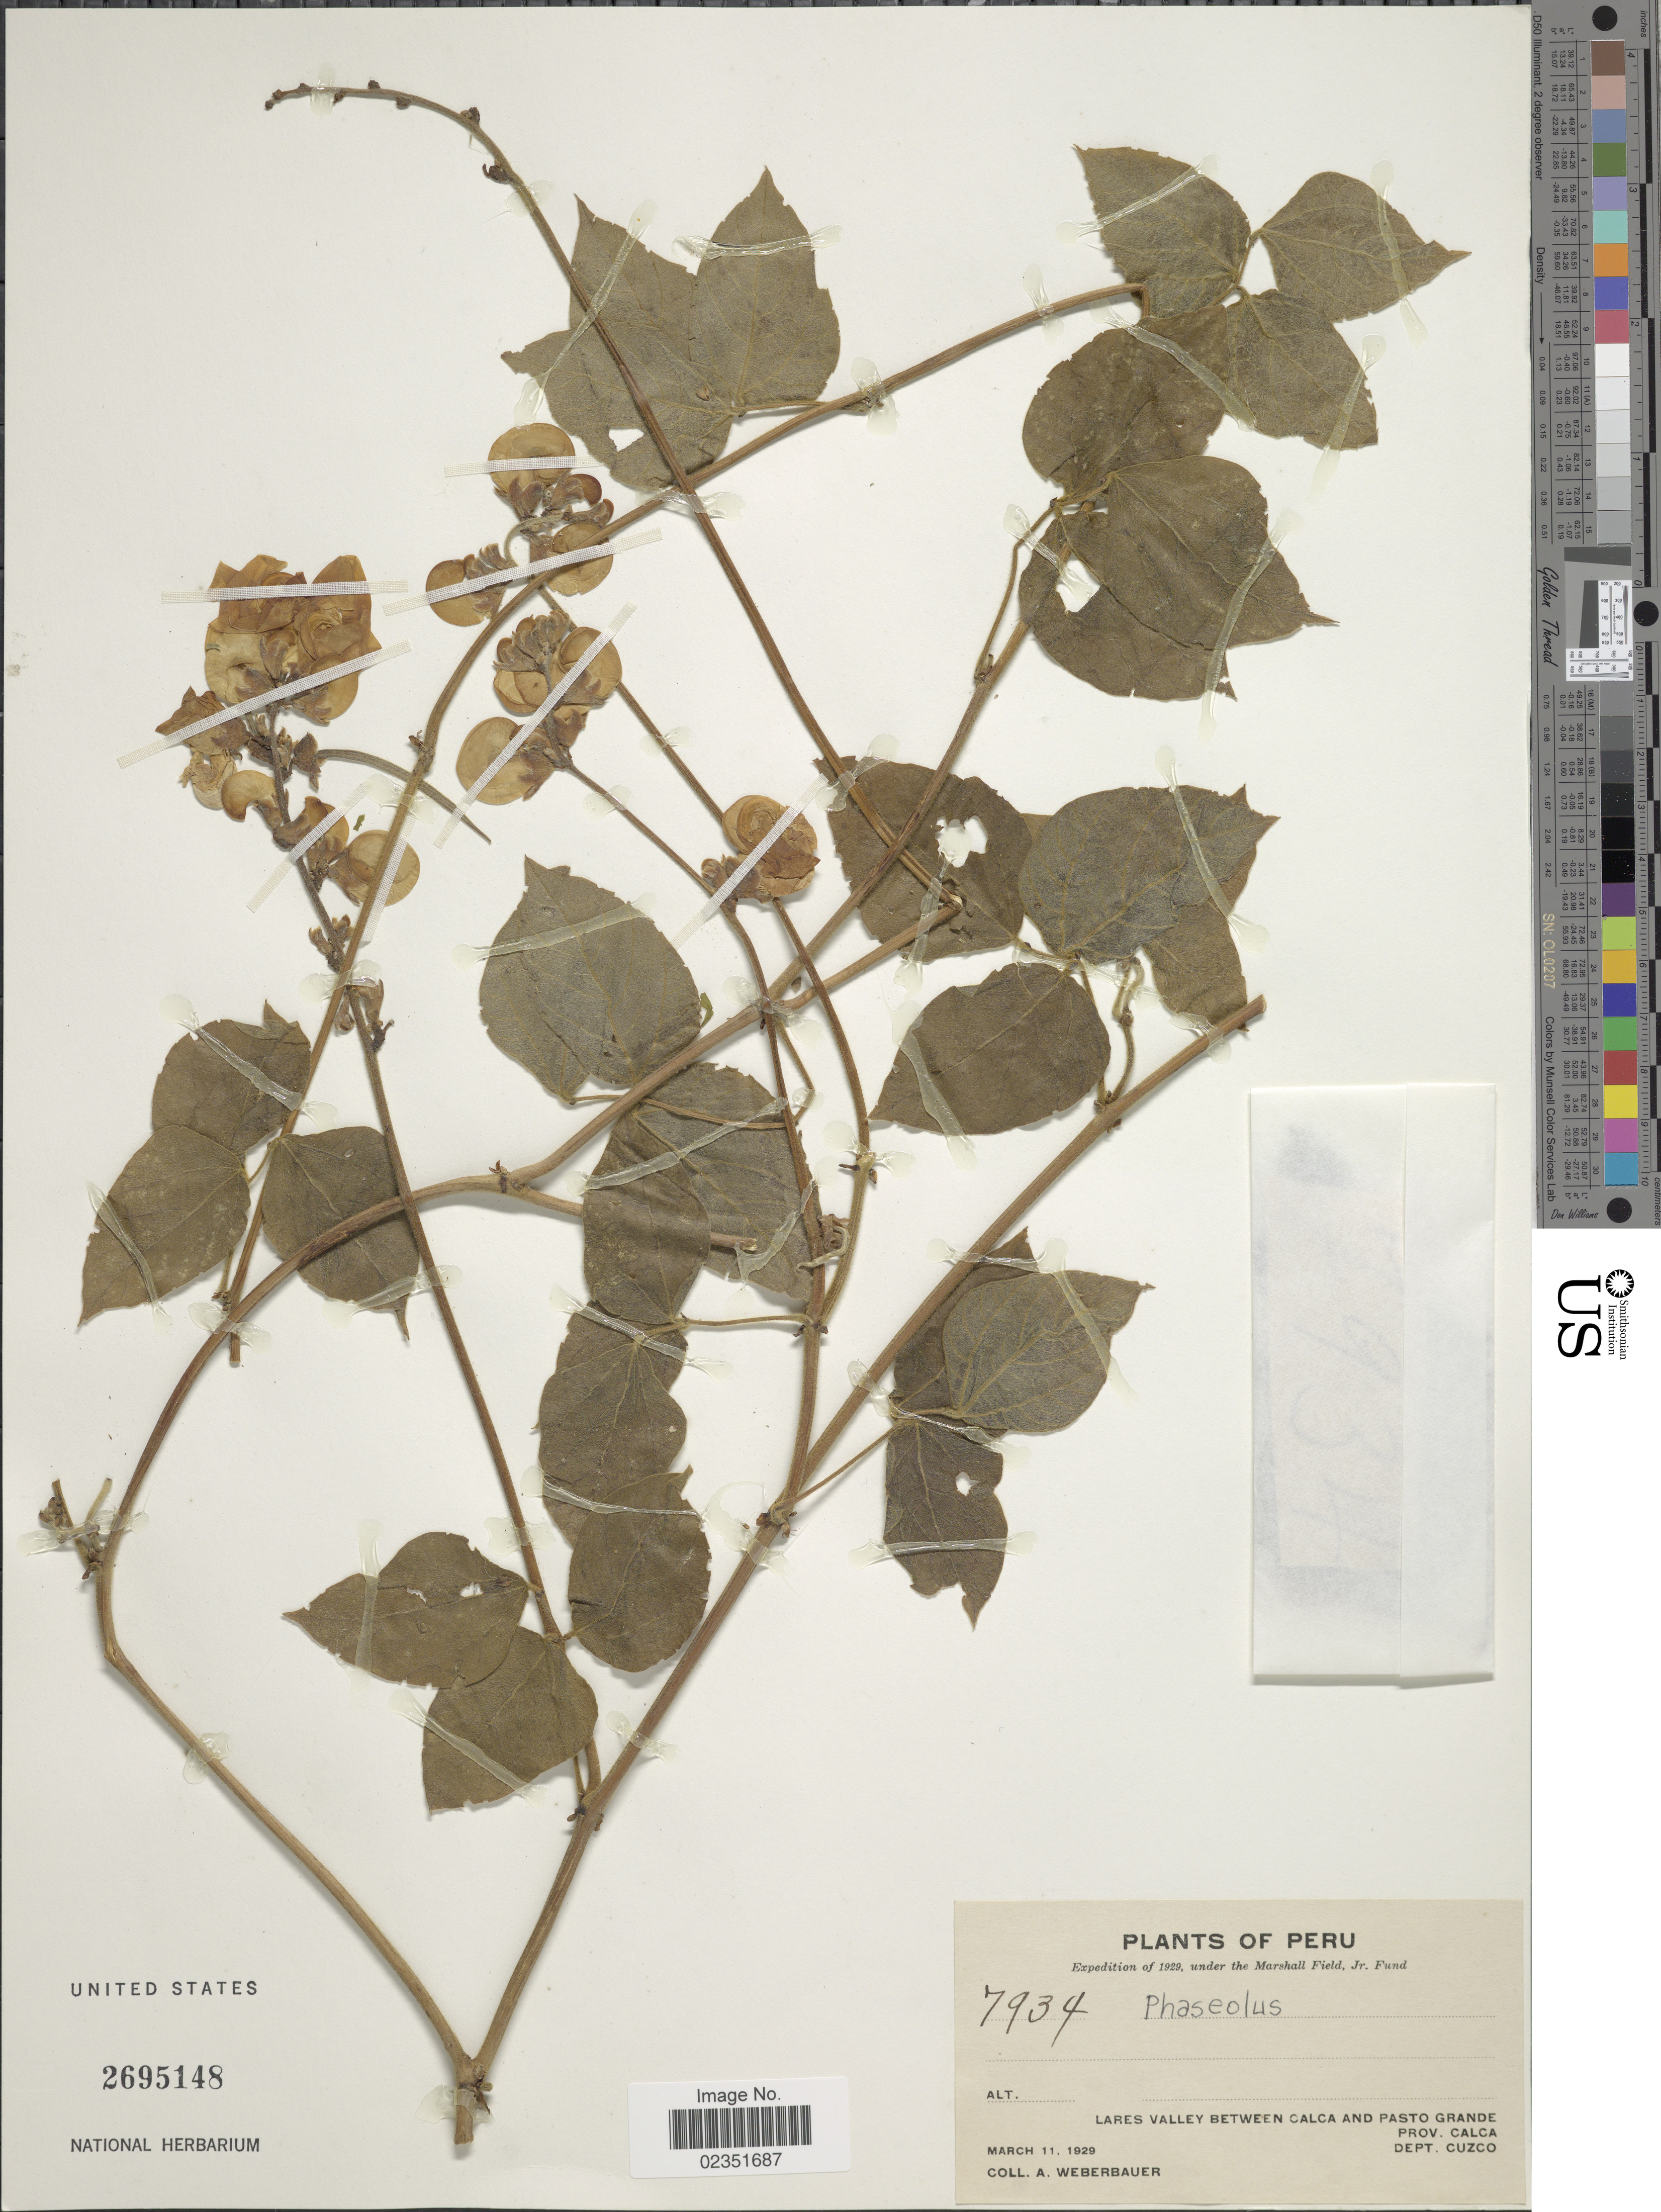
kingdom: Plantae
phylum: Tracheophyta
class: Magnoliopsida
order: Fabales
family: Fabaceae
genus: Phaseolus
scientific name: Phaseolus sp.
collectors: A. Weberbauer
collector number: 7934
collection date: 1929-03-11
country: Peru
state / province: Cusco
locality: Lares valley between Calca and Pasto Grande, Prov. Calca, Dept. Cuzco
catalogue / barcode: US 2695148